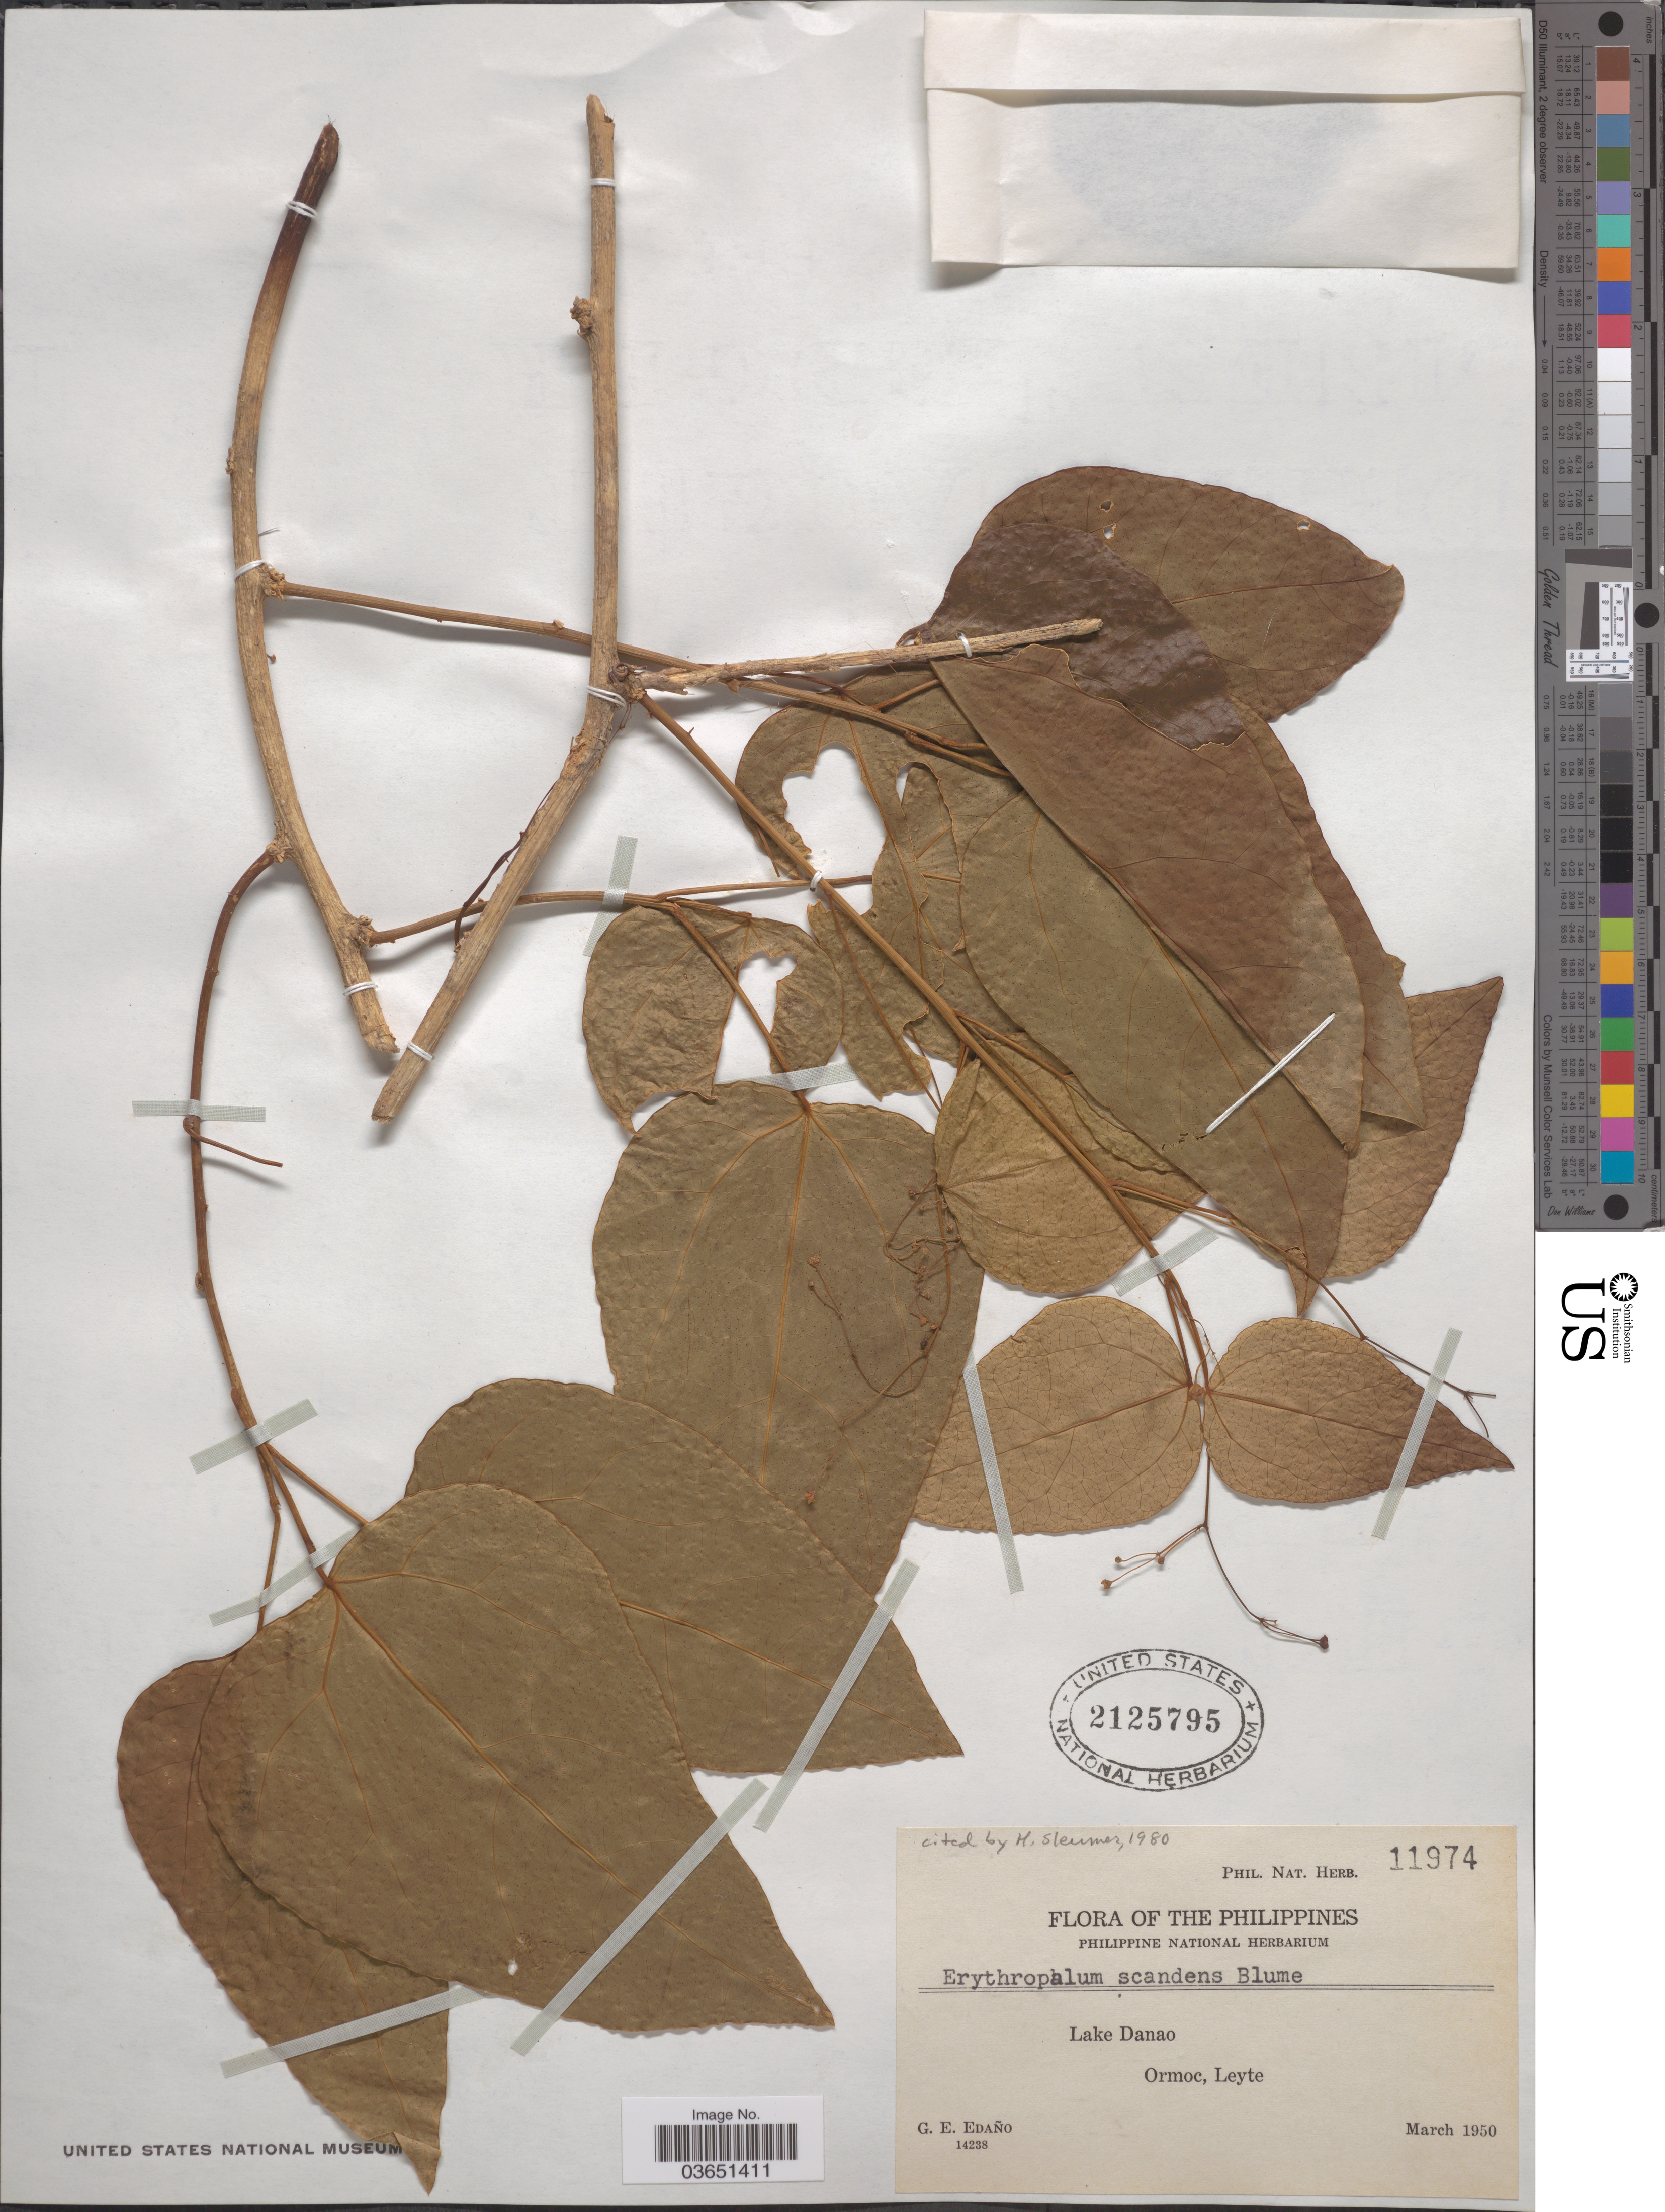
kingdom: Plantae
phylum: Tracheophyta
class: Magnoliopsida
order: Santalales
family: Erythropalaceae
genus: Erythropalum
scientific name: Erythropalum scandens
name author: Blume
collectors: G. E. Edaño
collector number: Phil. Nat. Herb. 11974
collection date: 1950-03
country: Philippines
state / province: Eastern Visayas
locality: Lake Danao. Ormoc, Leyte.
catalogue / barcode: US 2125795